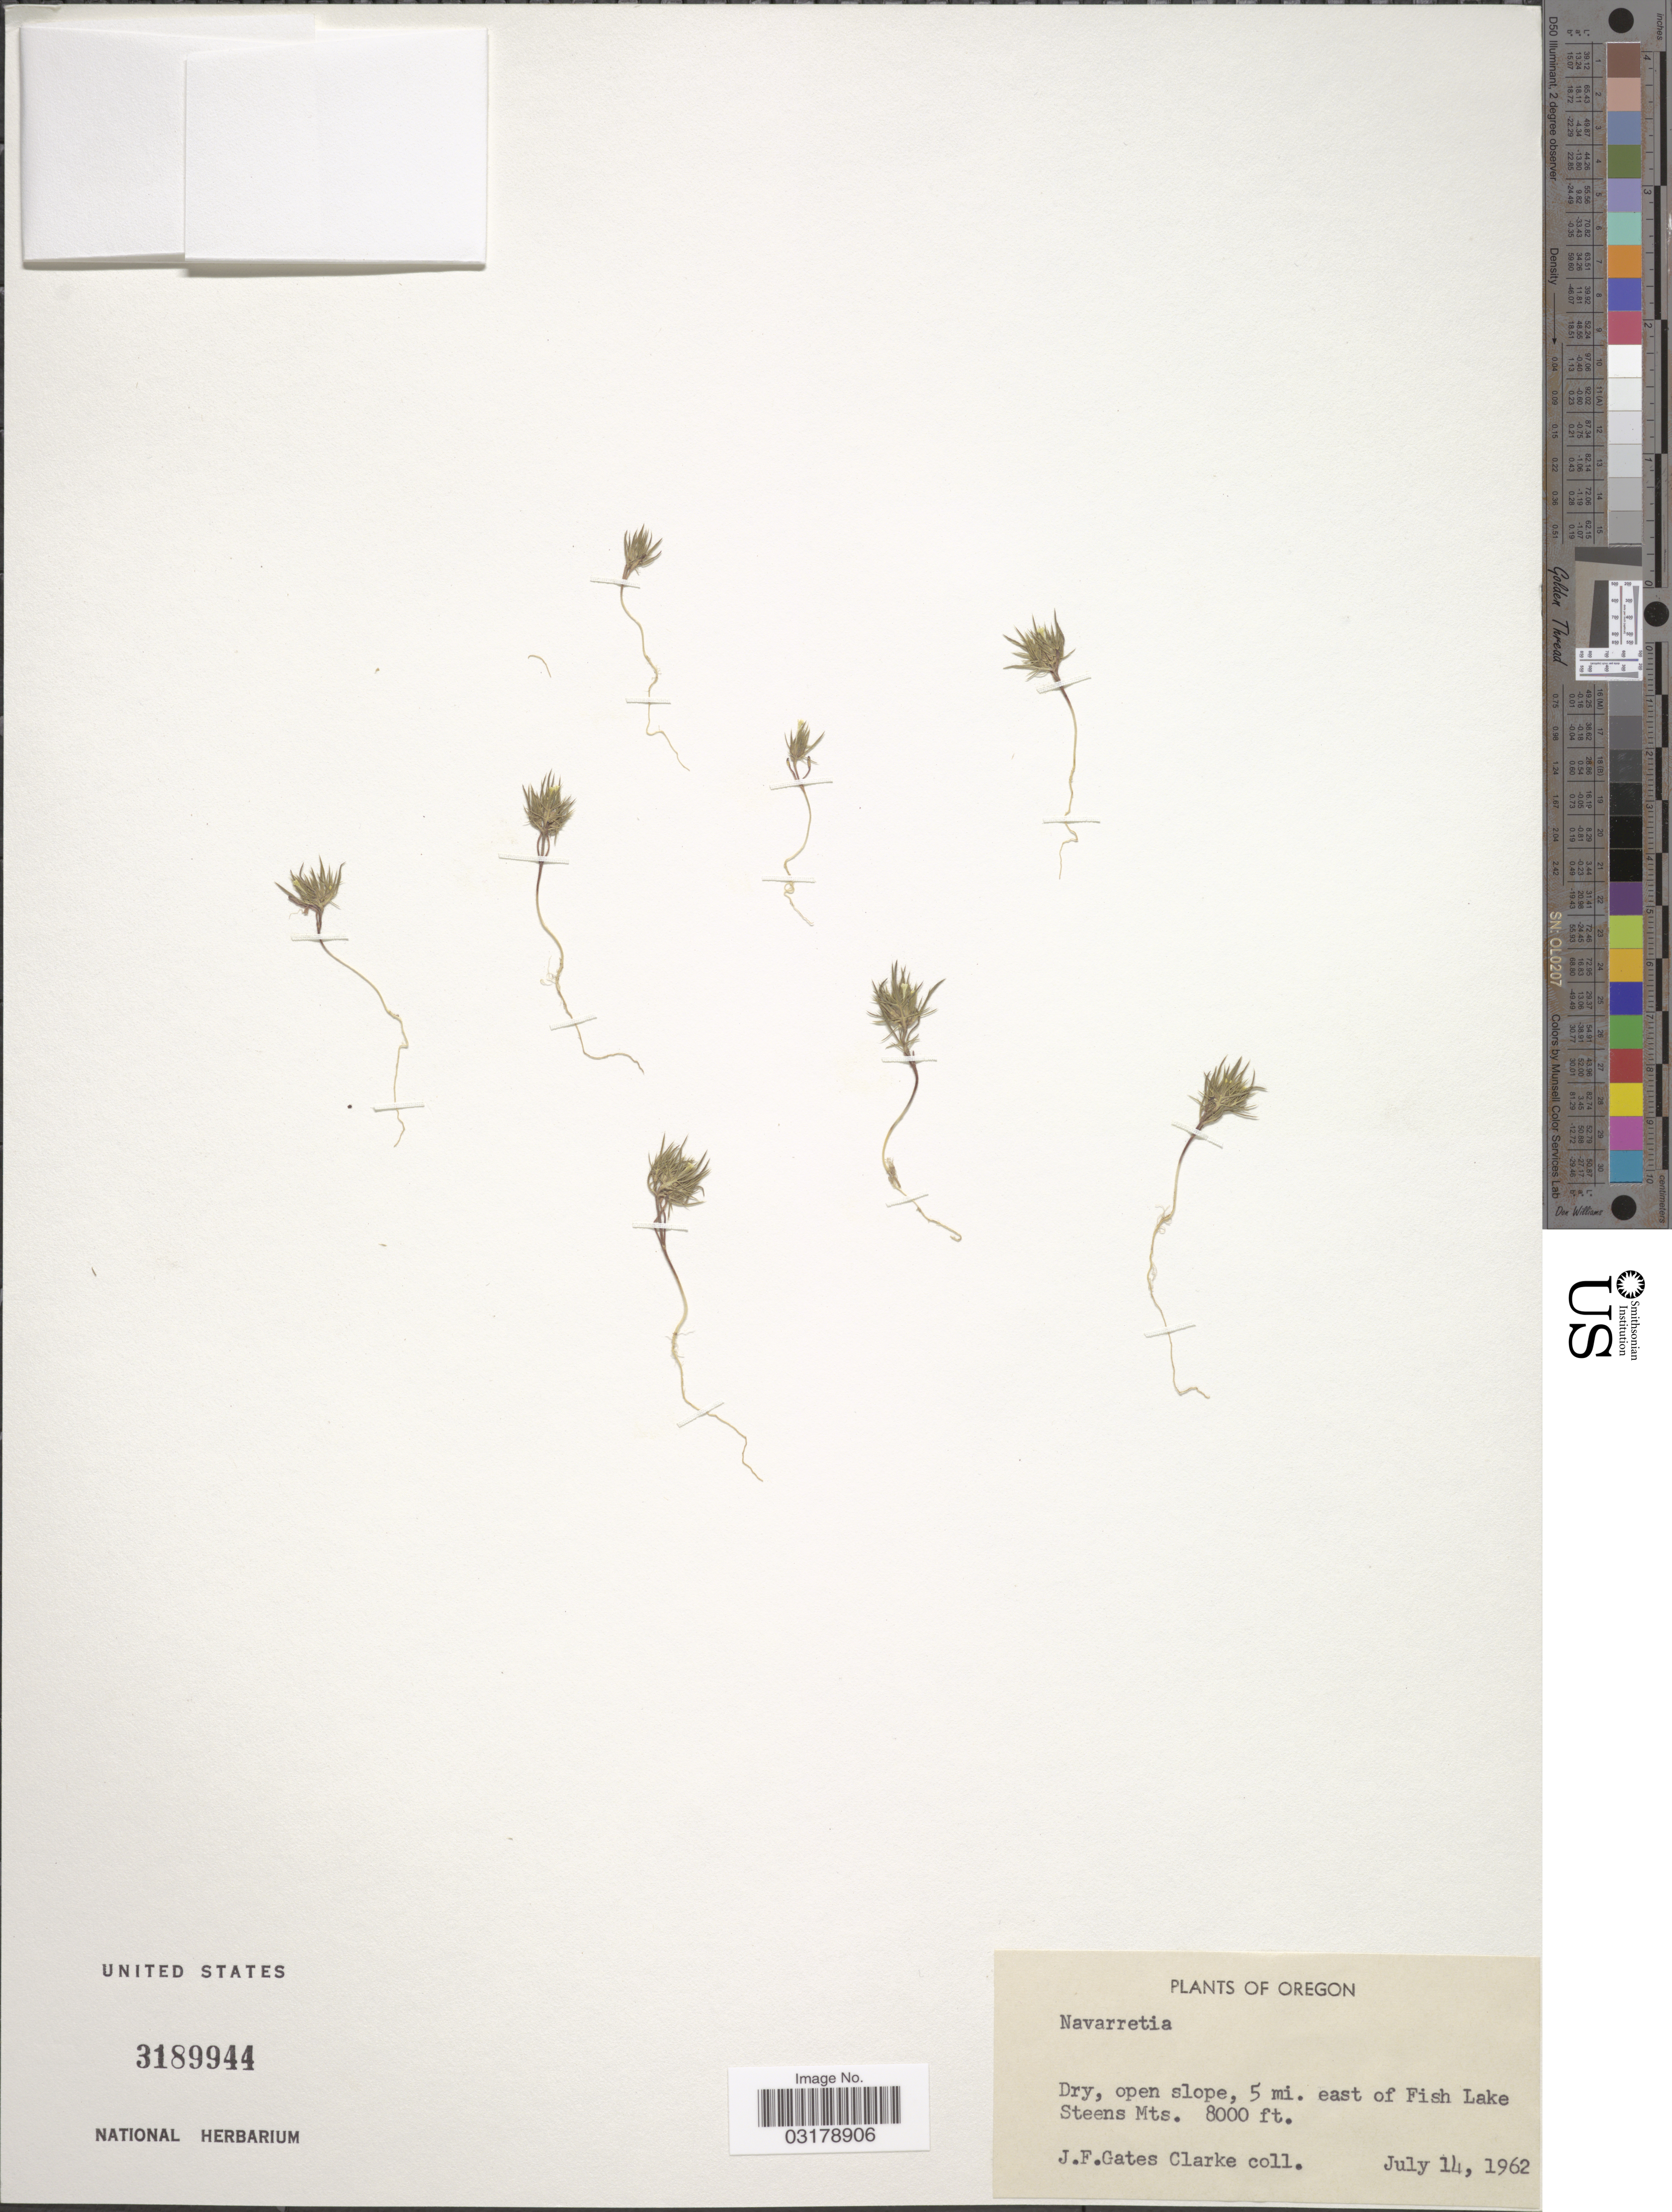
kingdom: Plantae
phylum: Tracheophyta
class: Magnoliopsida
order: Ericales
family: Polemoniaceae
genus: Navarretia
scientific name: Navarretia sp.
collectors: J. F. Gates-Clarke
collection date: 1962-07-14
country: United States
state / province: Oregon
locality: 5 mi. east of Fish Lake Steens Mts.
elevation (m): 2438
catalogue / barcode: US 3189944